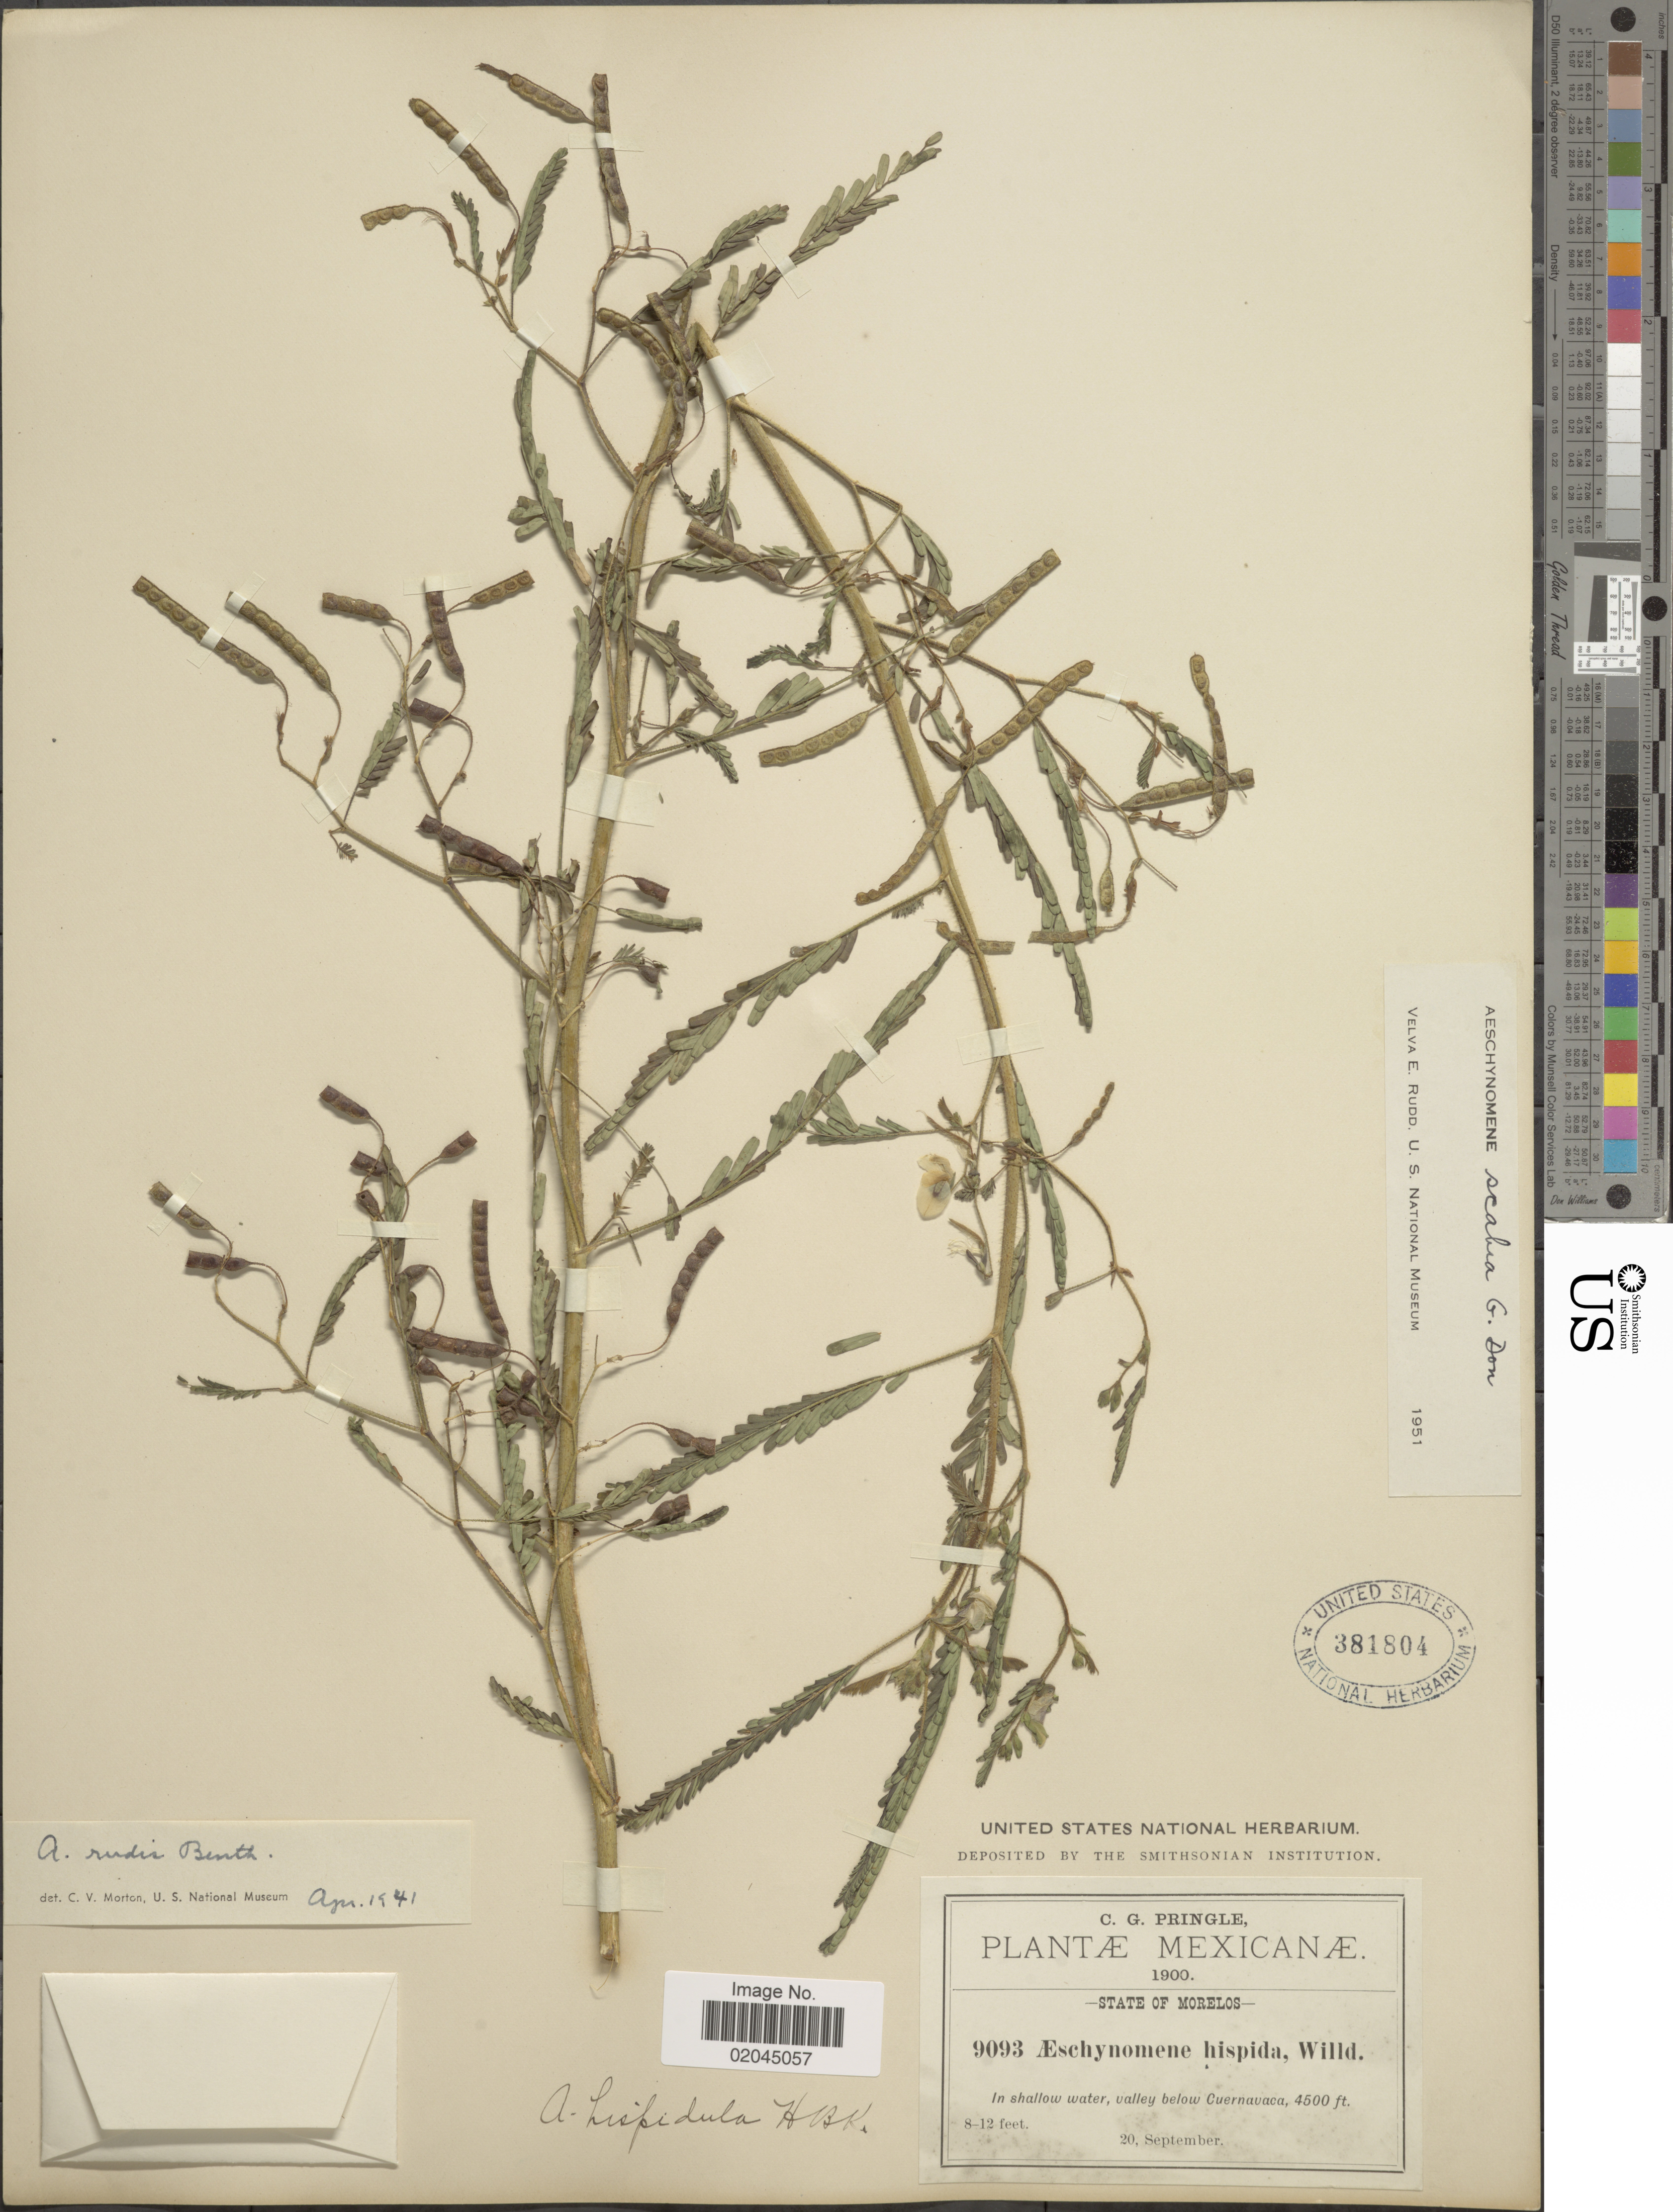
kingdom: Plantae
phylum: Tracheophyta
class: Magnoliopsida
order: Fabales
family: Fabaceae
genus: Aeschynomene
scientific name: Aeschynomene scabra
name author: G. Don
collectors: C. G. Pringle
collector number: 9093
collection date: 1900-09-20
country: Mexico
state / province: Morelos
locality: State of Morelos, In shallow water, valley below Cuernavaca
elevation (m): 1372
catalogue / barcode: US 381804